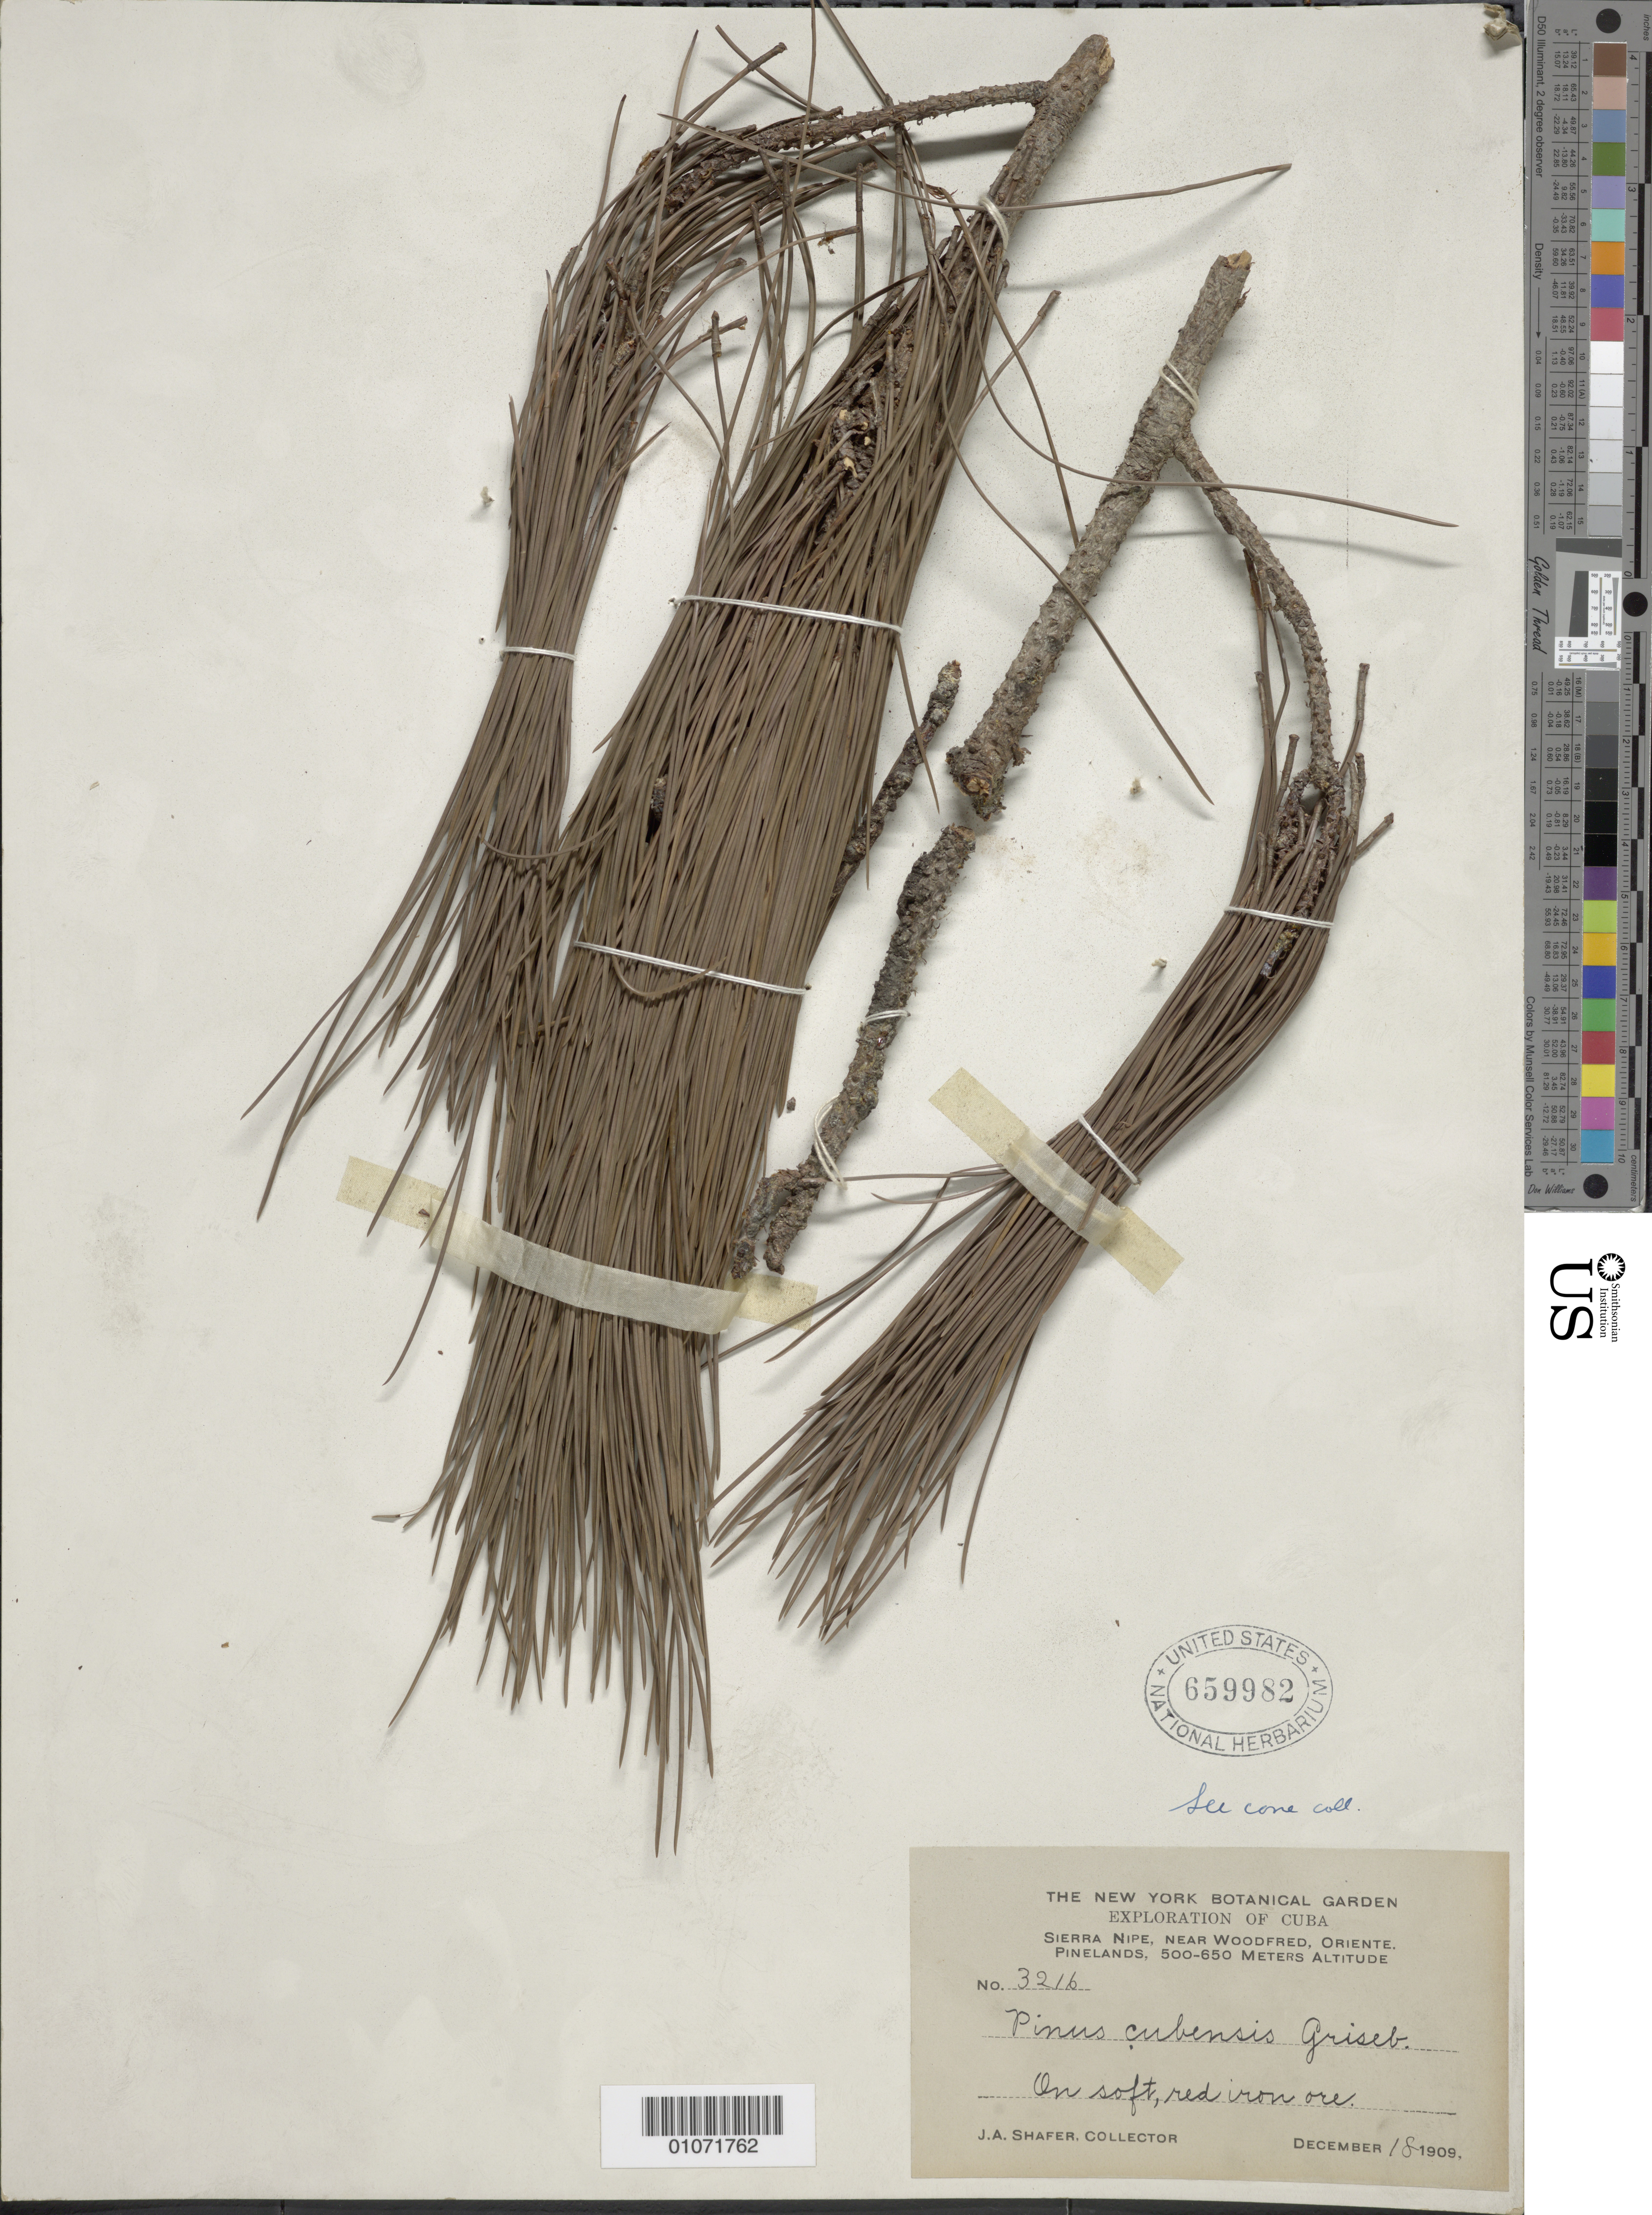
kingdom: Plantae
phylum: Tracheophyta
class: Pinopsida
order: Pinales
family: Pinaceae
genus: Pinus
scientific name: Pinus cubensis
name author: Griseb.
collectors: J. A. Shafer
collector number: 3216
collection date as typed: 19 Dec 1909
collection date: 1909-12-19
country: Cuba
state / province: Holguín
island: Cuba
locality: Sierra Nipe, near Woodfred Oriente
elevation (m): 500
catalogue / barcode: US 659982